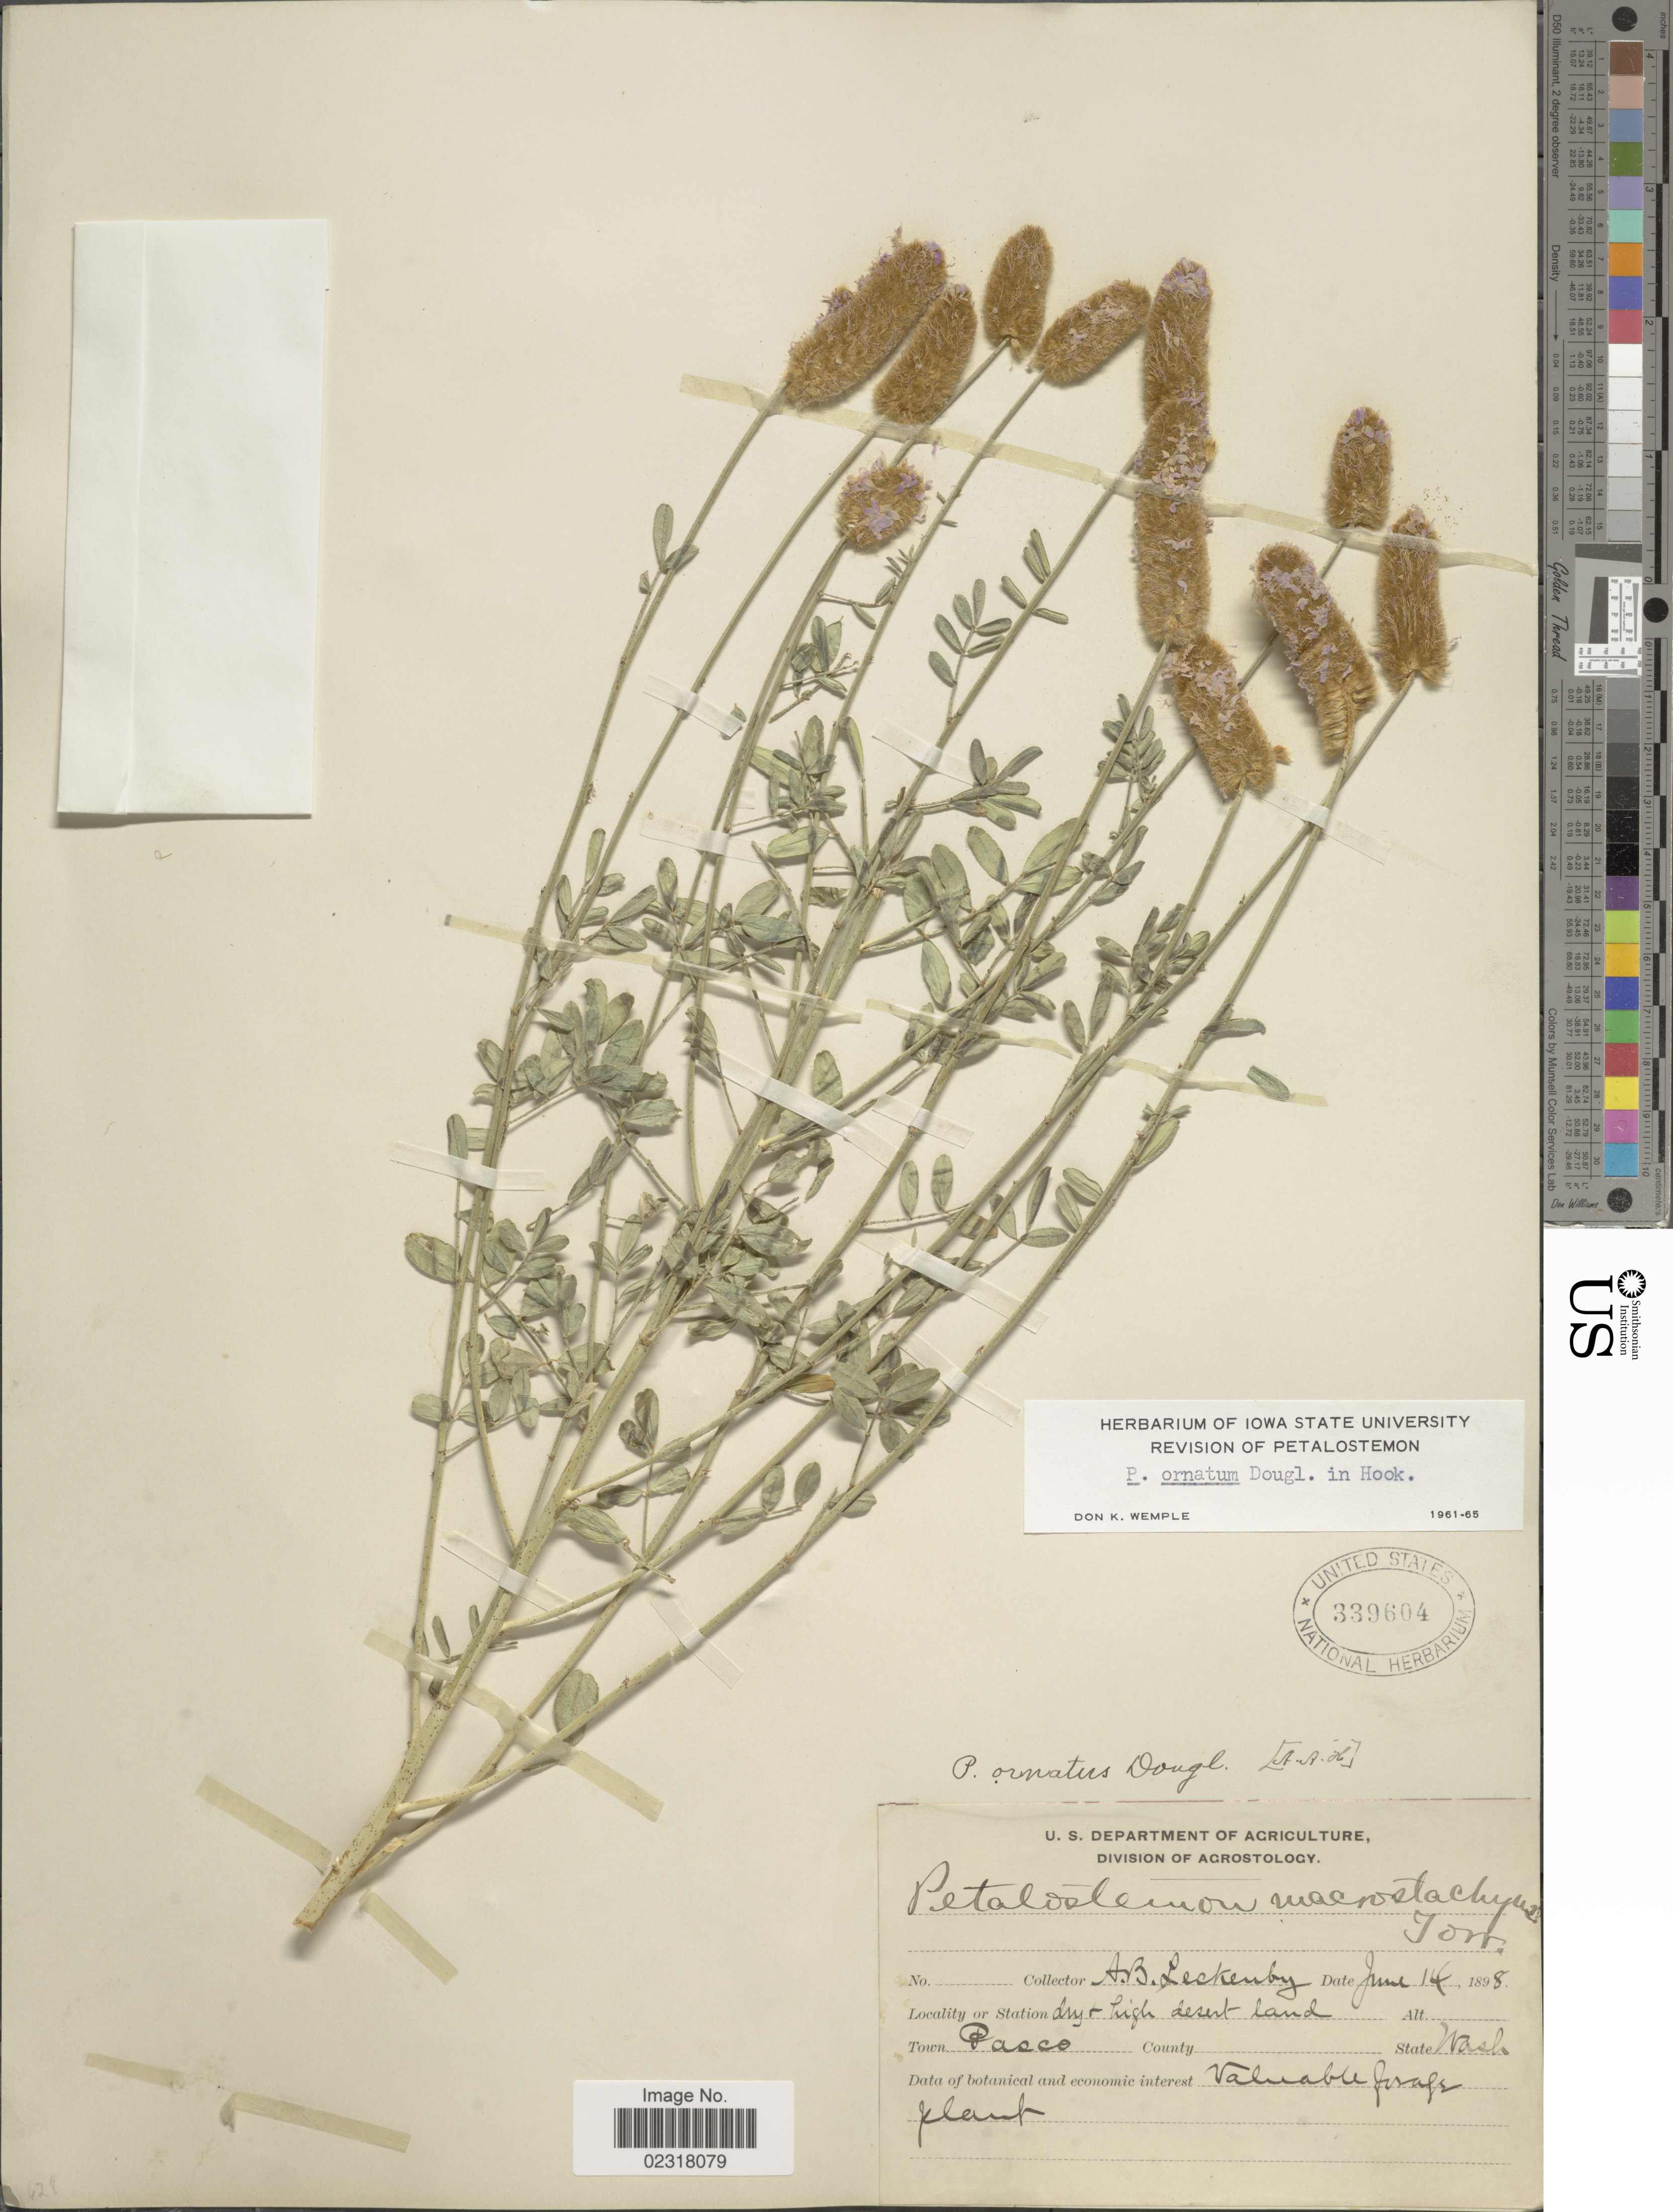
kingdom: Plantae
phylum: Tracheophyta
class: Magnoliopsida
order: Fabales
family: Fabaceae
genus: Dalea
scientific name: Dalea ornata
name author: (Hook.) Eaton & Wright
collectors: A. Leckenby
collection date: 1898-07-14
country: United States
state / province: Washington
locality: Pasco Town, dry + high desert land.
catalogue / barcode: US 339604